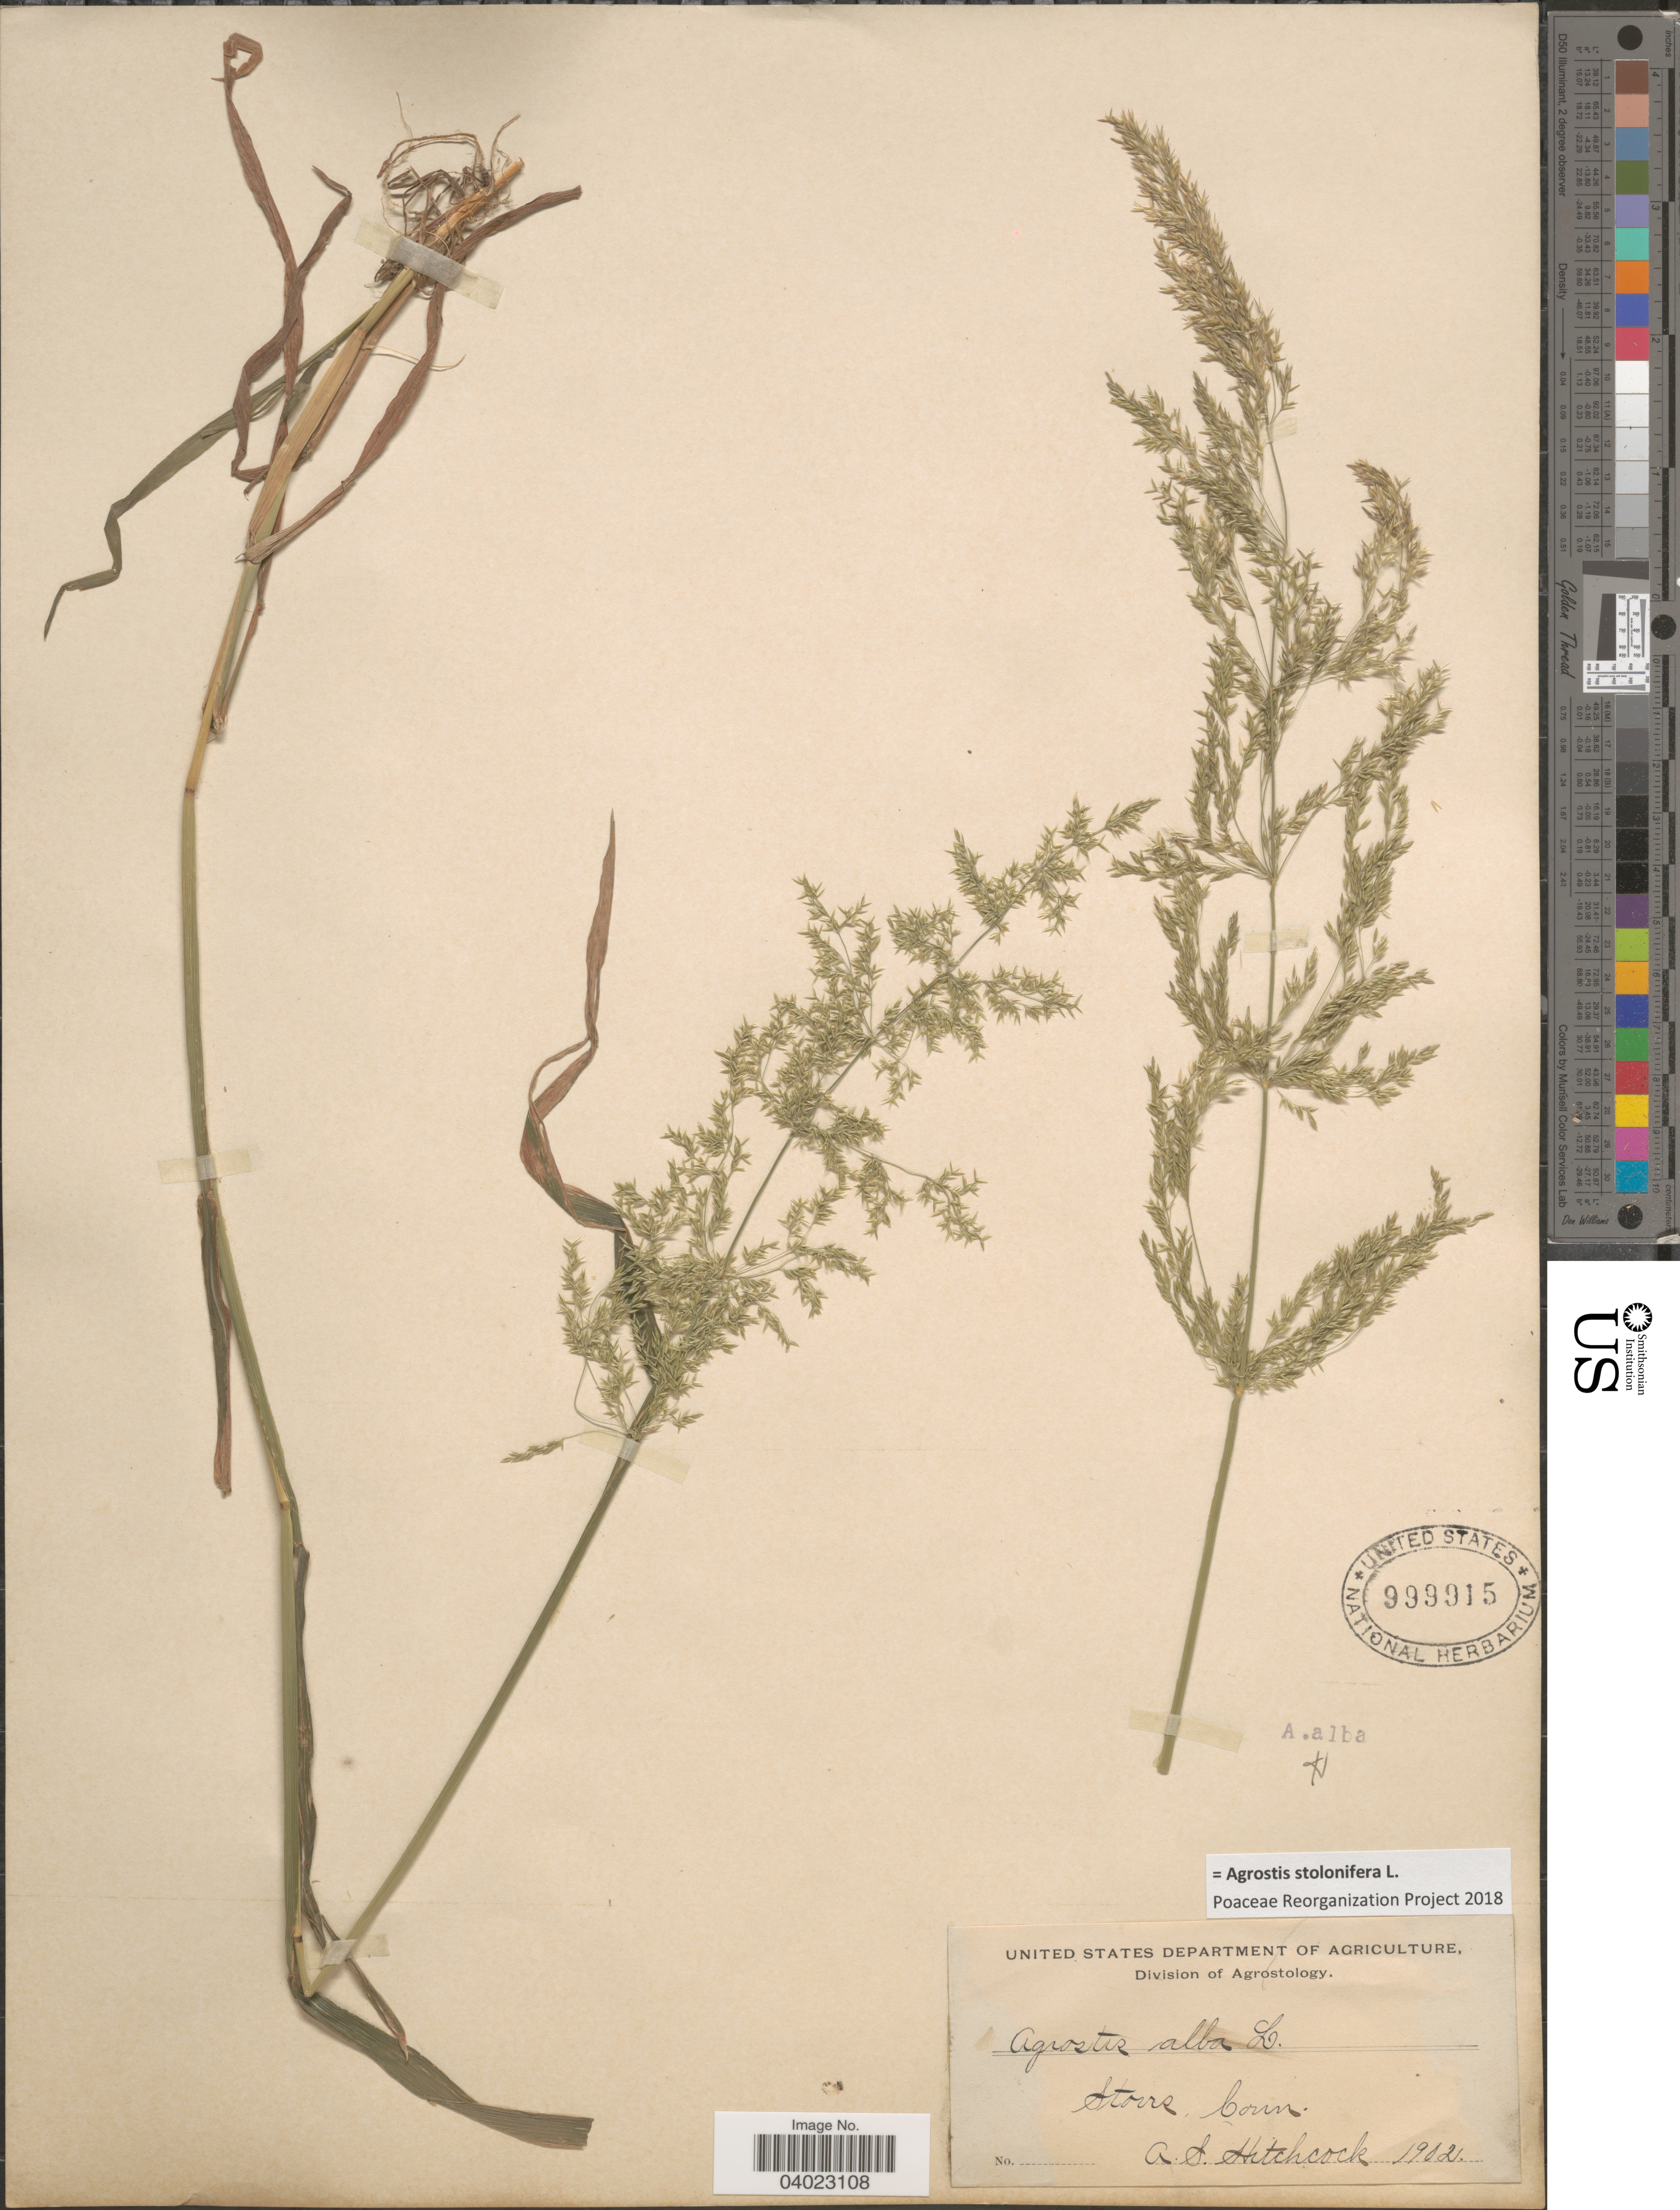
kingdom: Plantae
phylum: Tracheophyta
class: Liliopsida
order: Poales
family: Poaceae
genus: Agrostis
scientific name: Agrostis stolonifera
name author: L.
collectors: A. S. Hitchcock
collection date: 1902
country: United States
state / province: Connecticut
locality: Storrs.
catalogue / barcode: US 999915